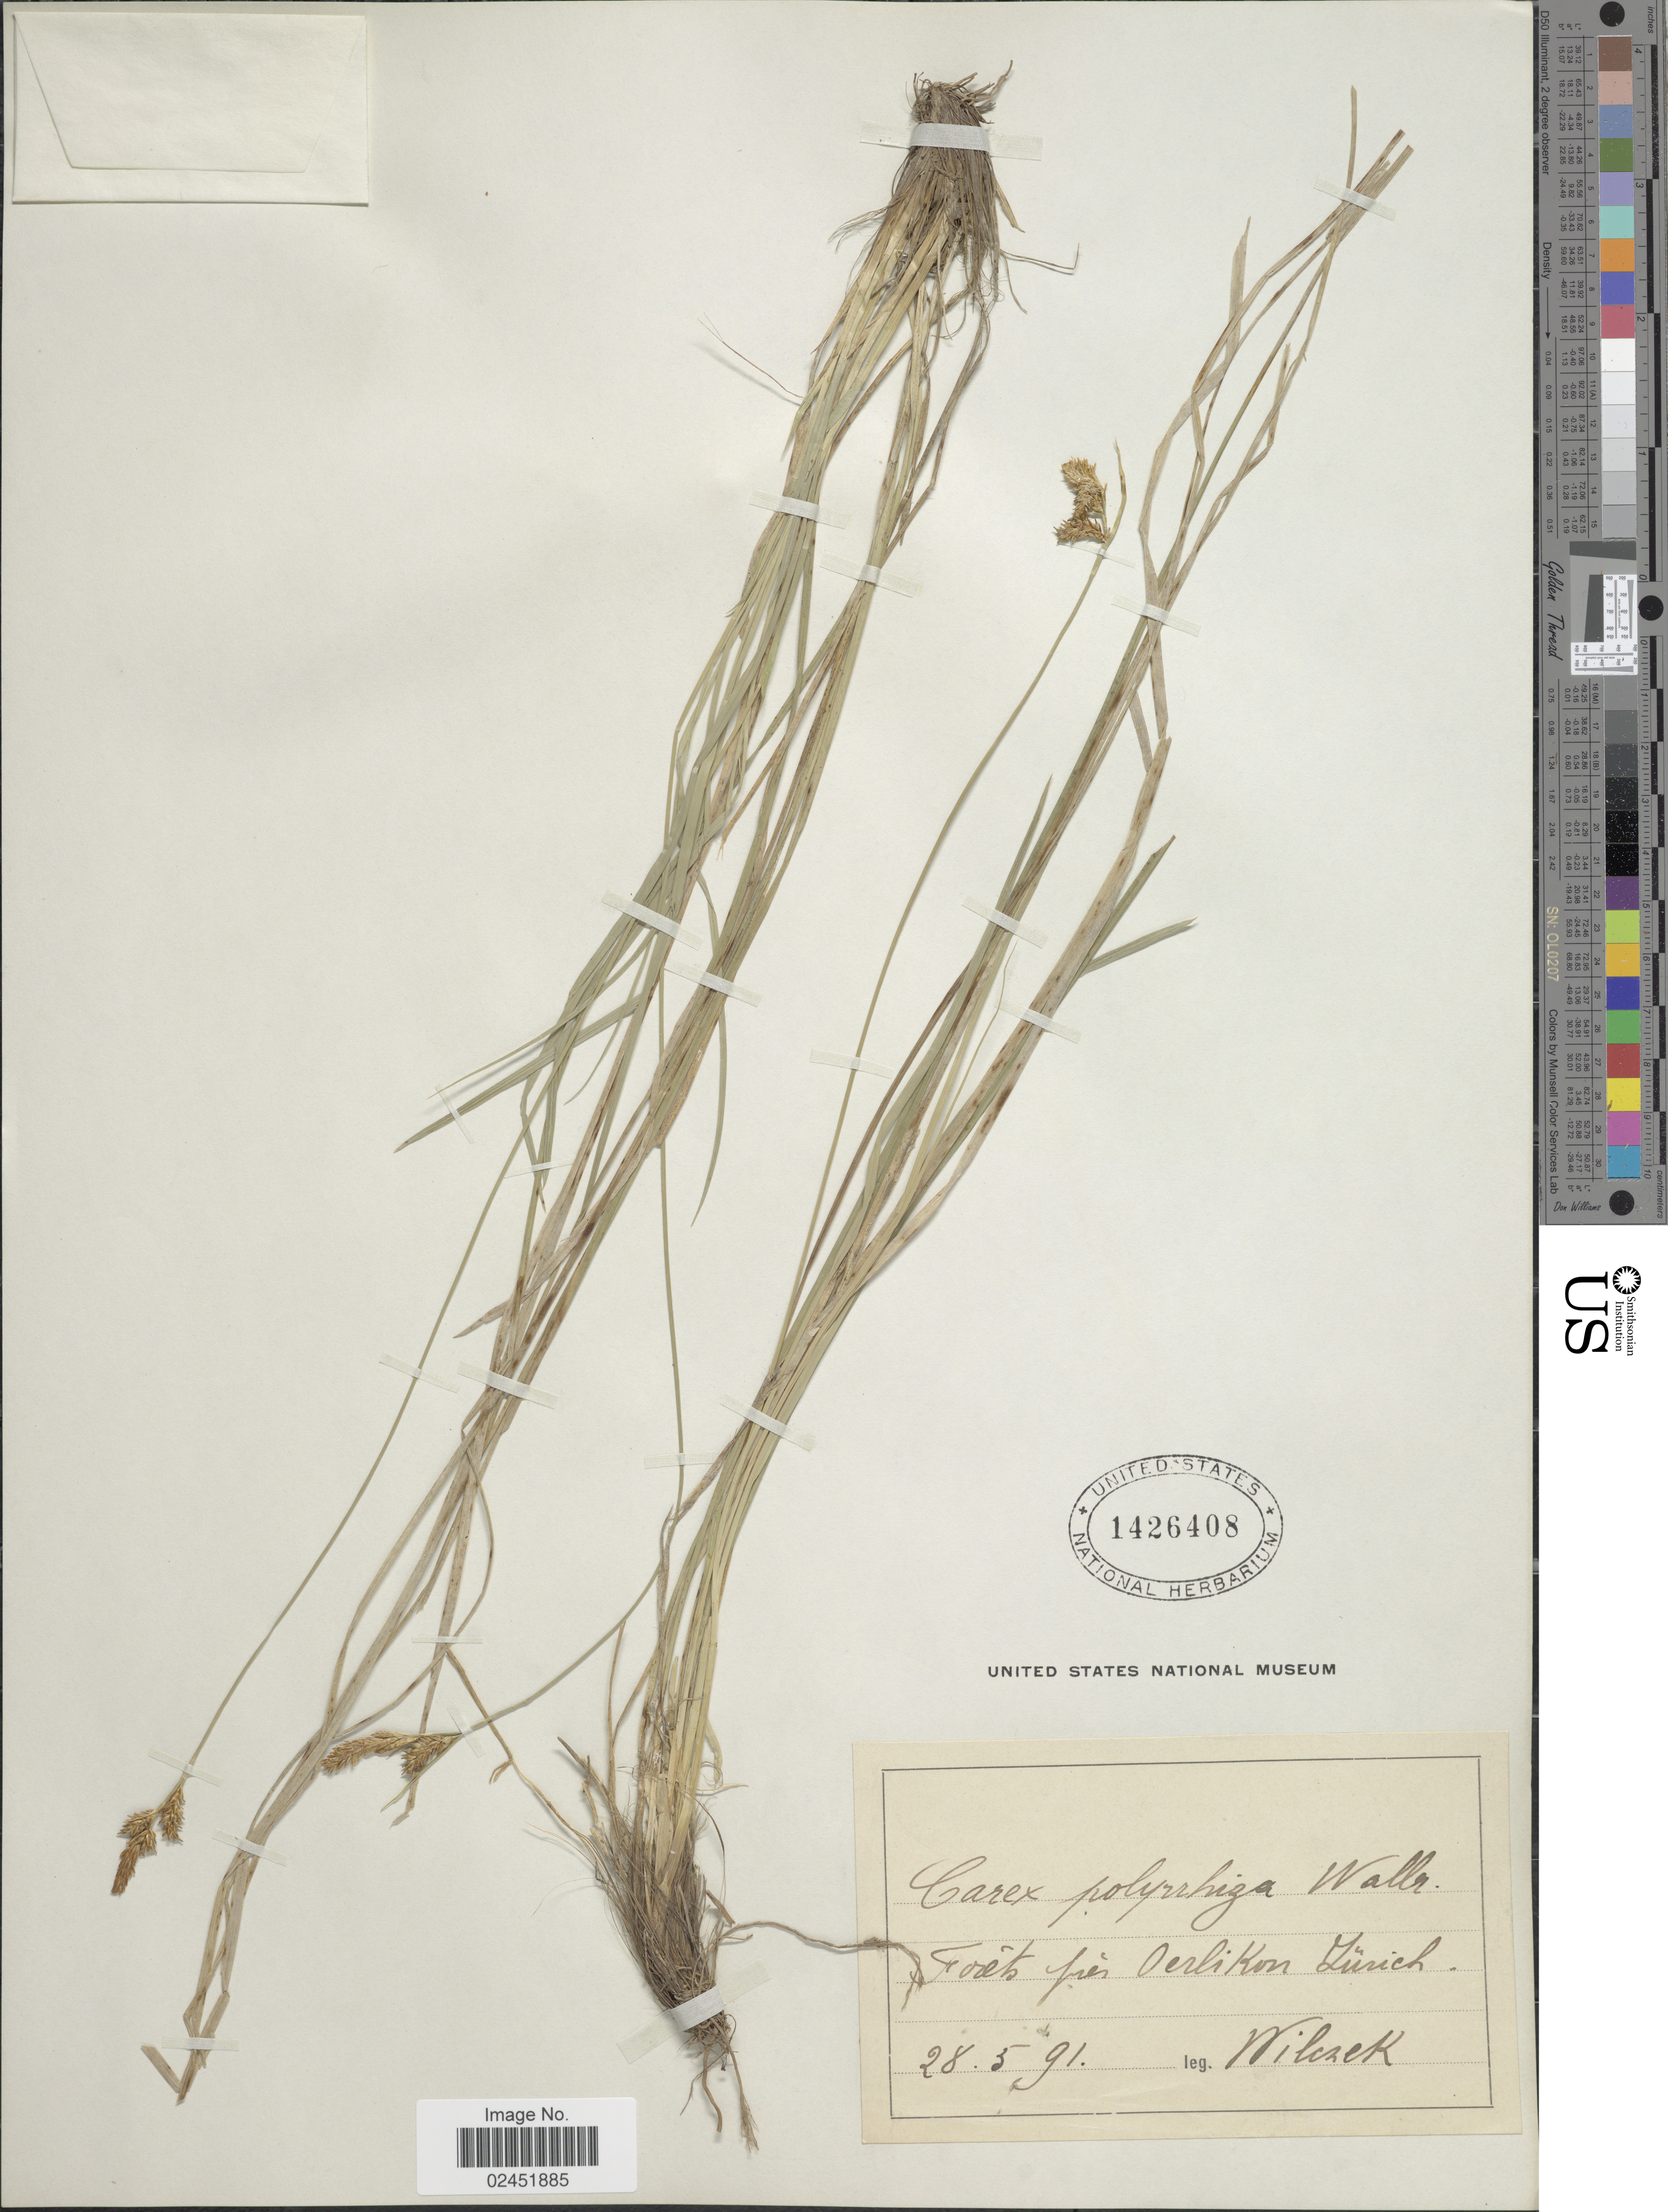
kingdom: Plantae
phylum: Tracheophyta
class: Liliopsida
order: Poales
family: Cyperaceae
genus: Carex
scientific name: Carex umbrosa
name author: Host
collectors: Wilczek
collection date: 1891-05-28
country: Switzerland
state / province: Zurich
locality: Forets pres Oerlikon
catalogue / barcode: US 1426408